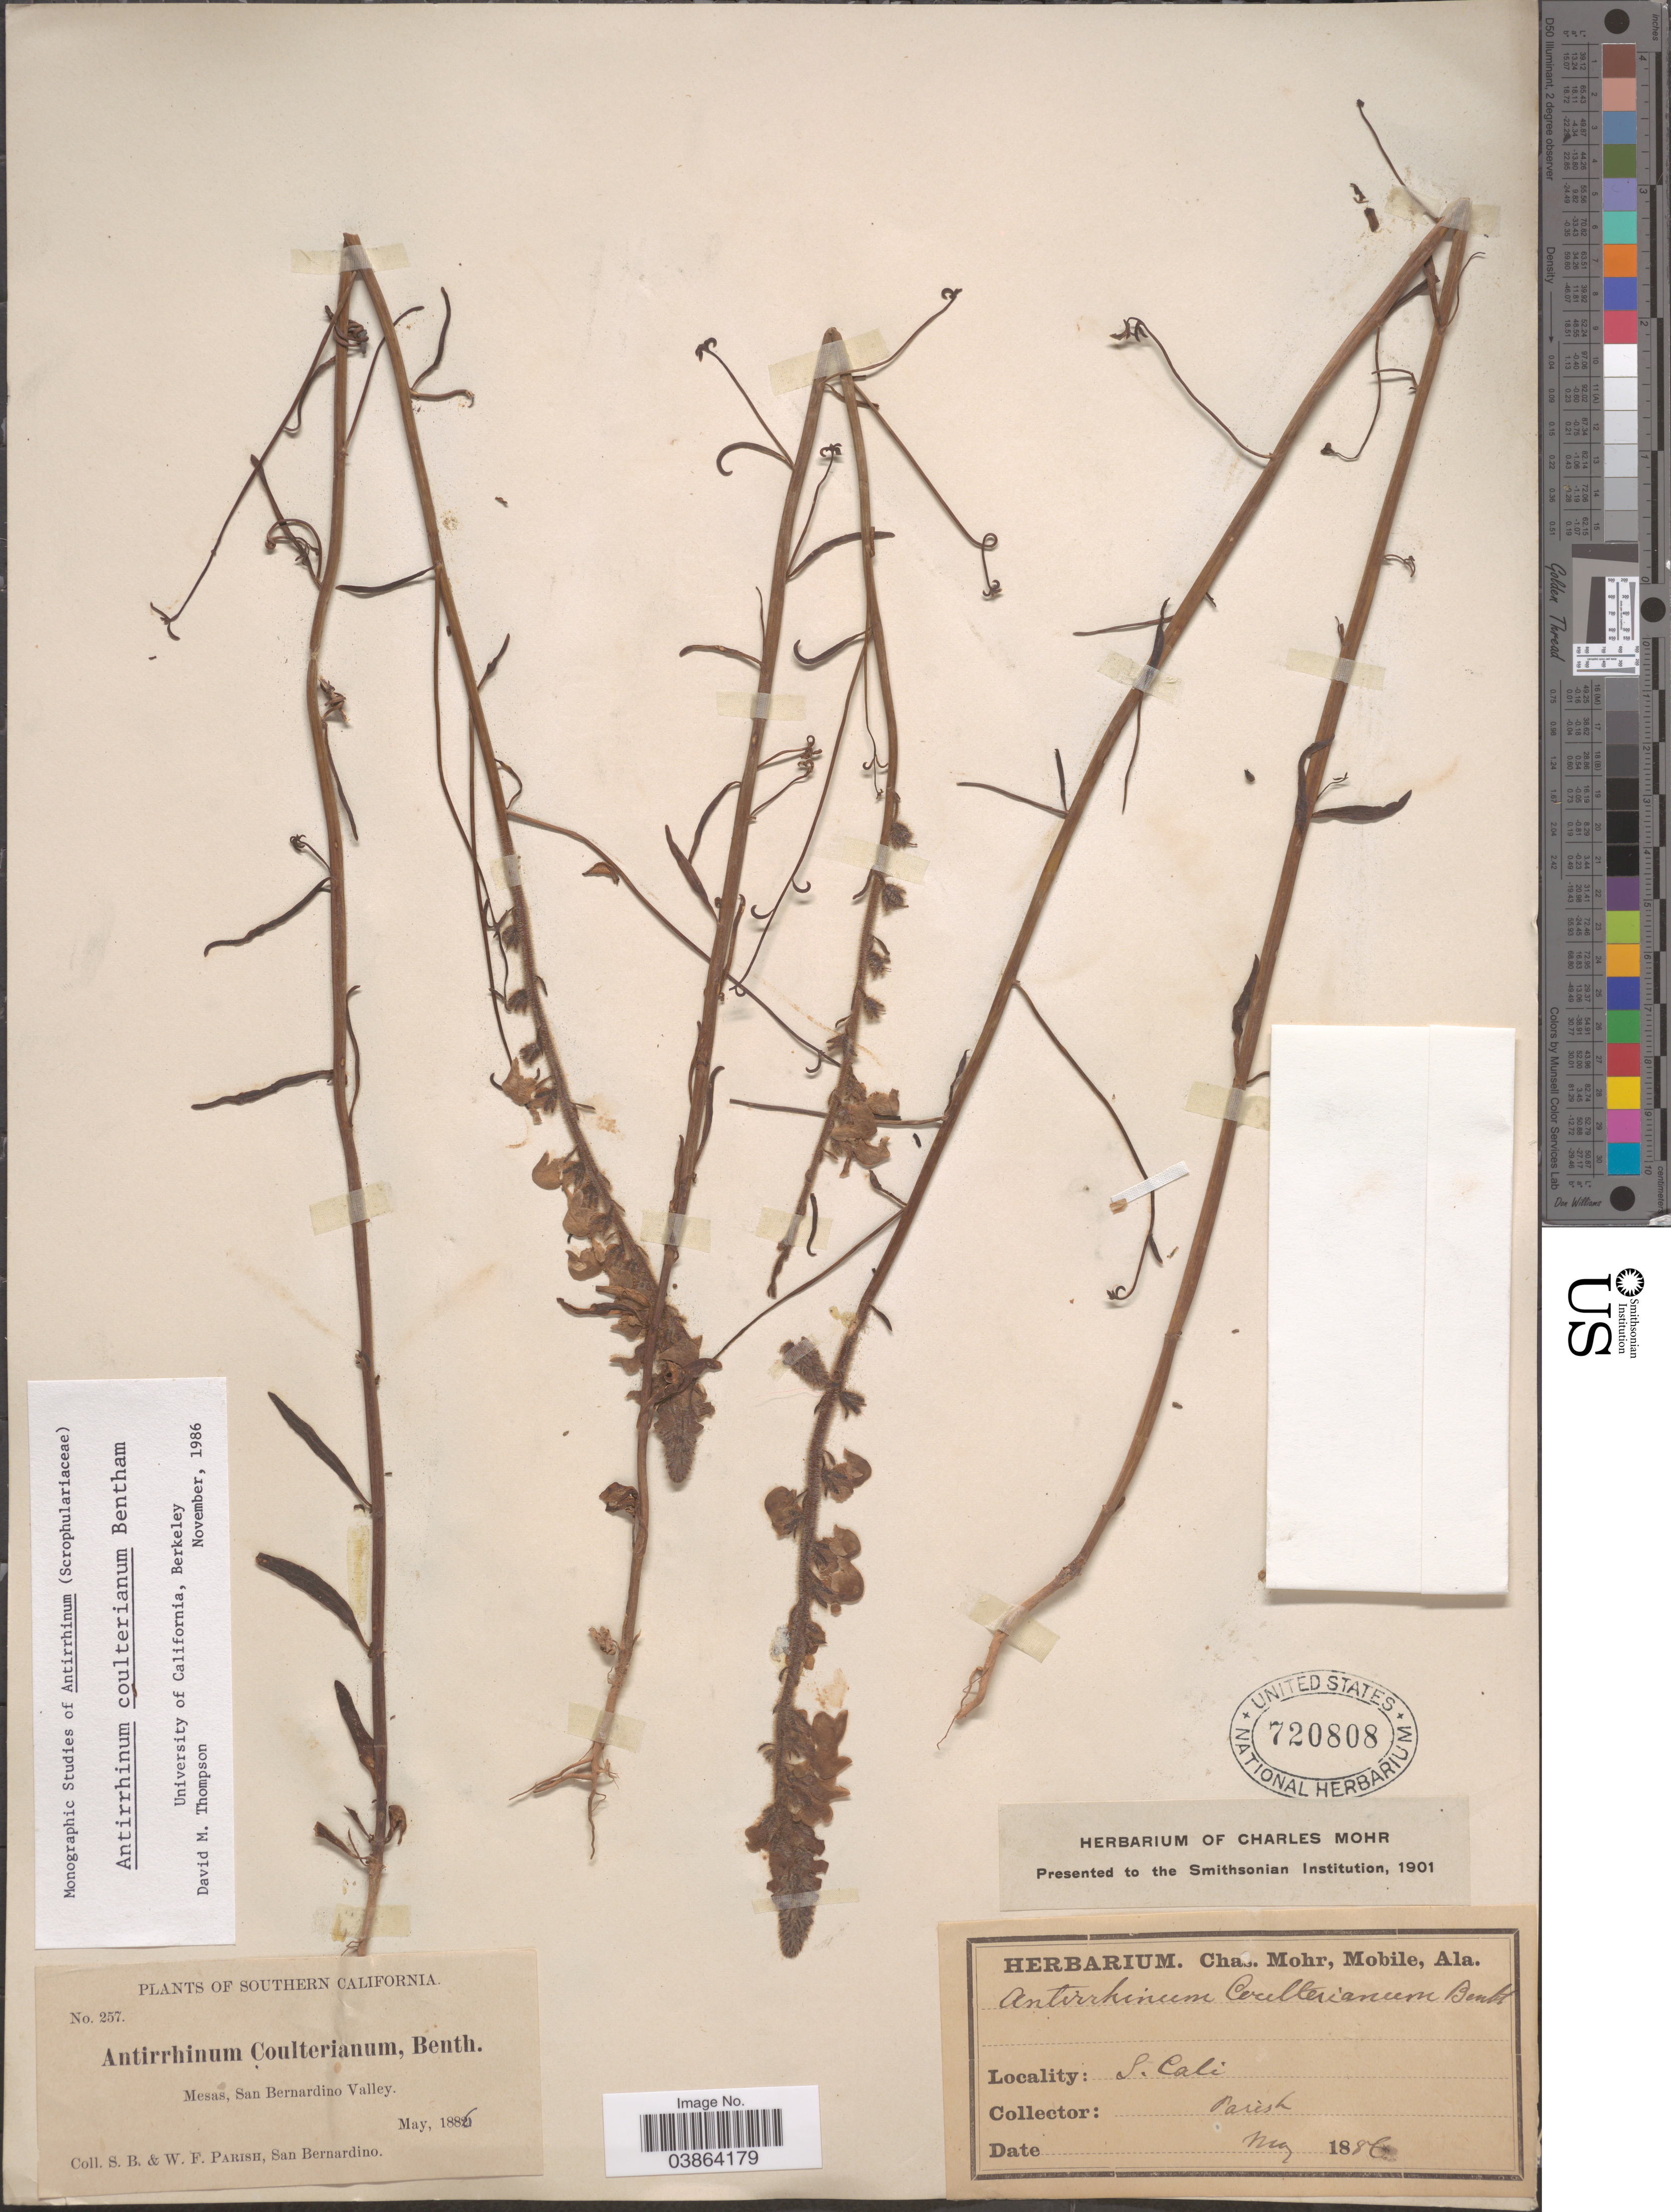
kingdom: Plantae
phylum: Tracheophyta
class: Magnoliopsida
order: Lamiales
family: Plantaginaceae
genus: Sairocarpus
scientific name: Sairocarpus coulterianus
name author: (Benth.) D.A. Sutton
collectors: S. B. Parish & W. F. Parish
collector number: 257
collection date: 1886-05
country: United States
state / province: California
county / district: San Bernardino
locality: Southern California. Mesas, San Bernardino Valley.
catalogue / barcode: US 720808